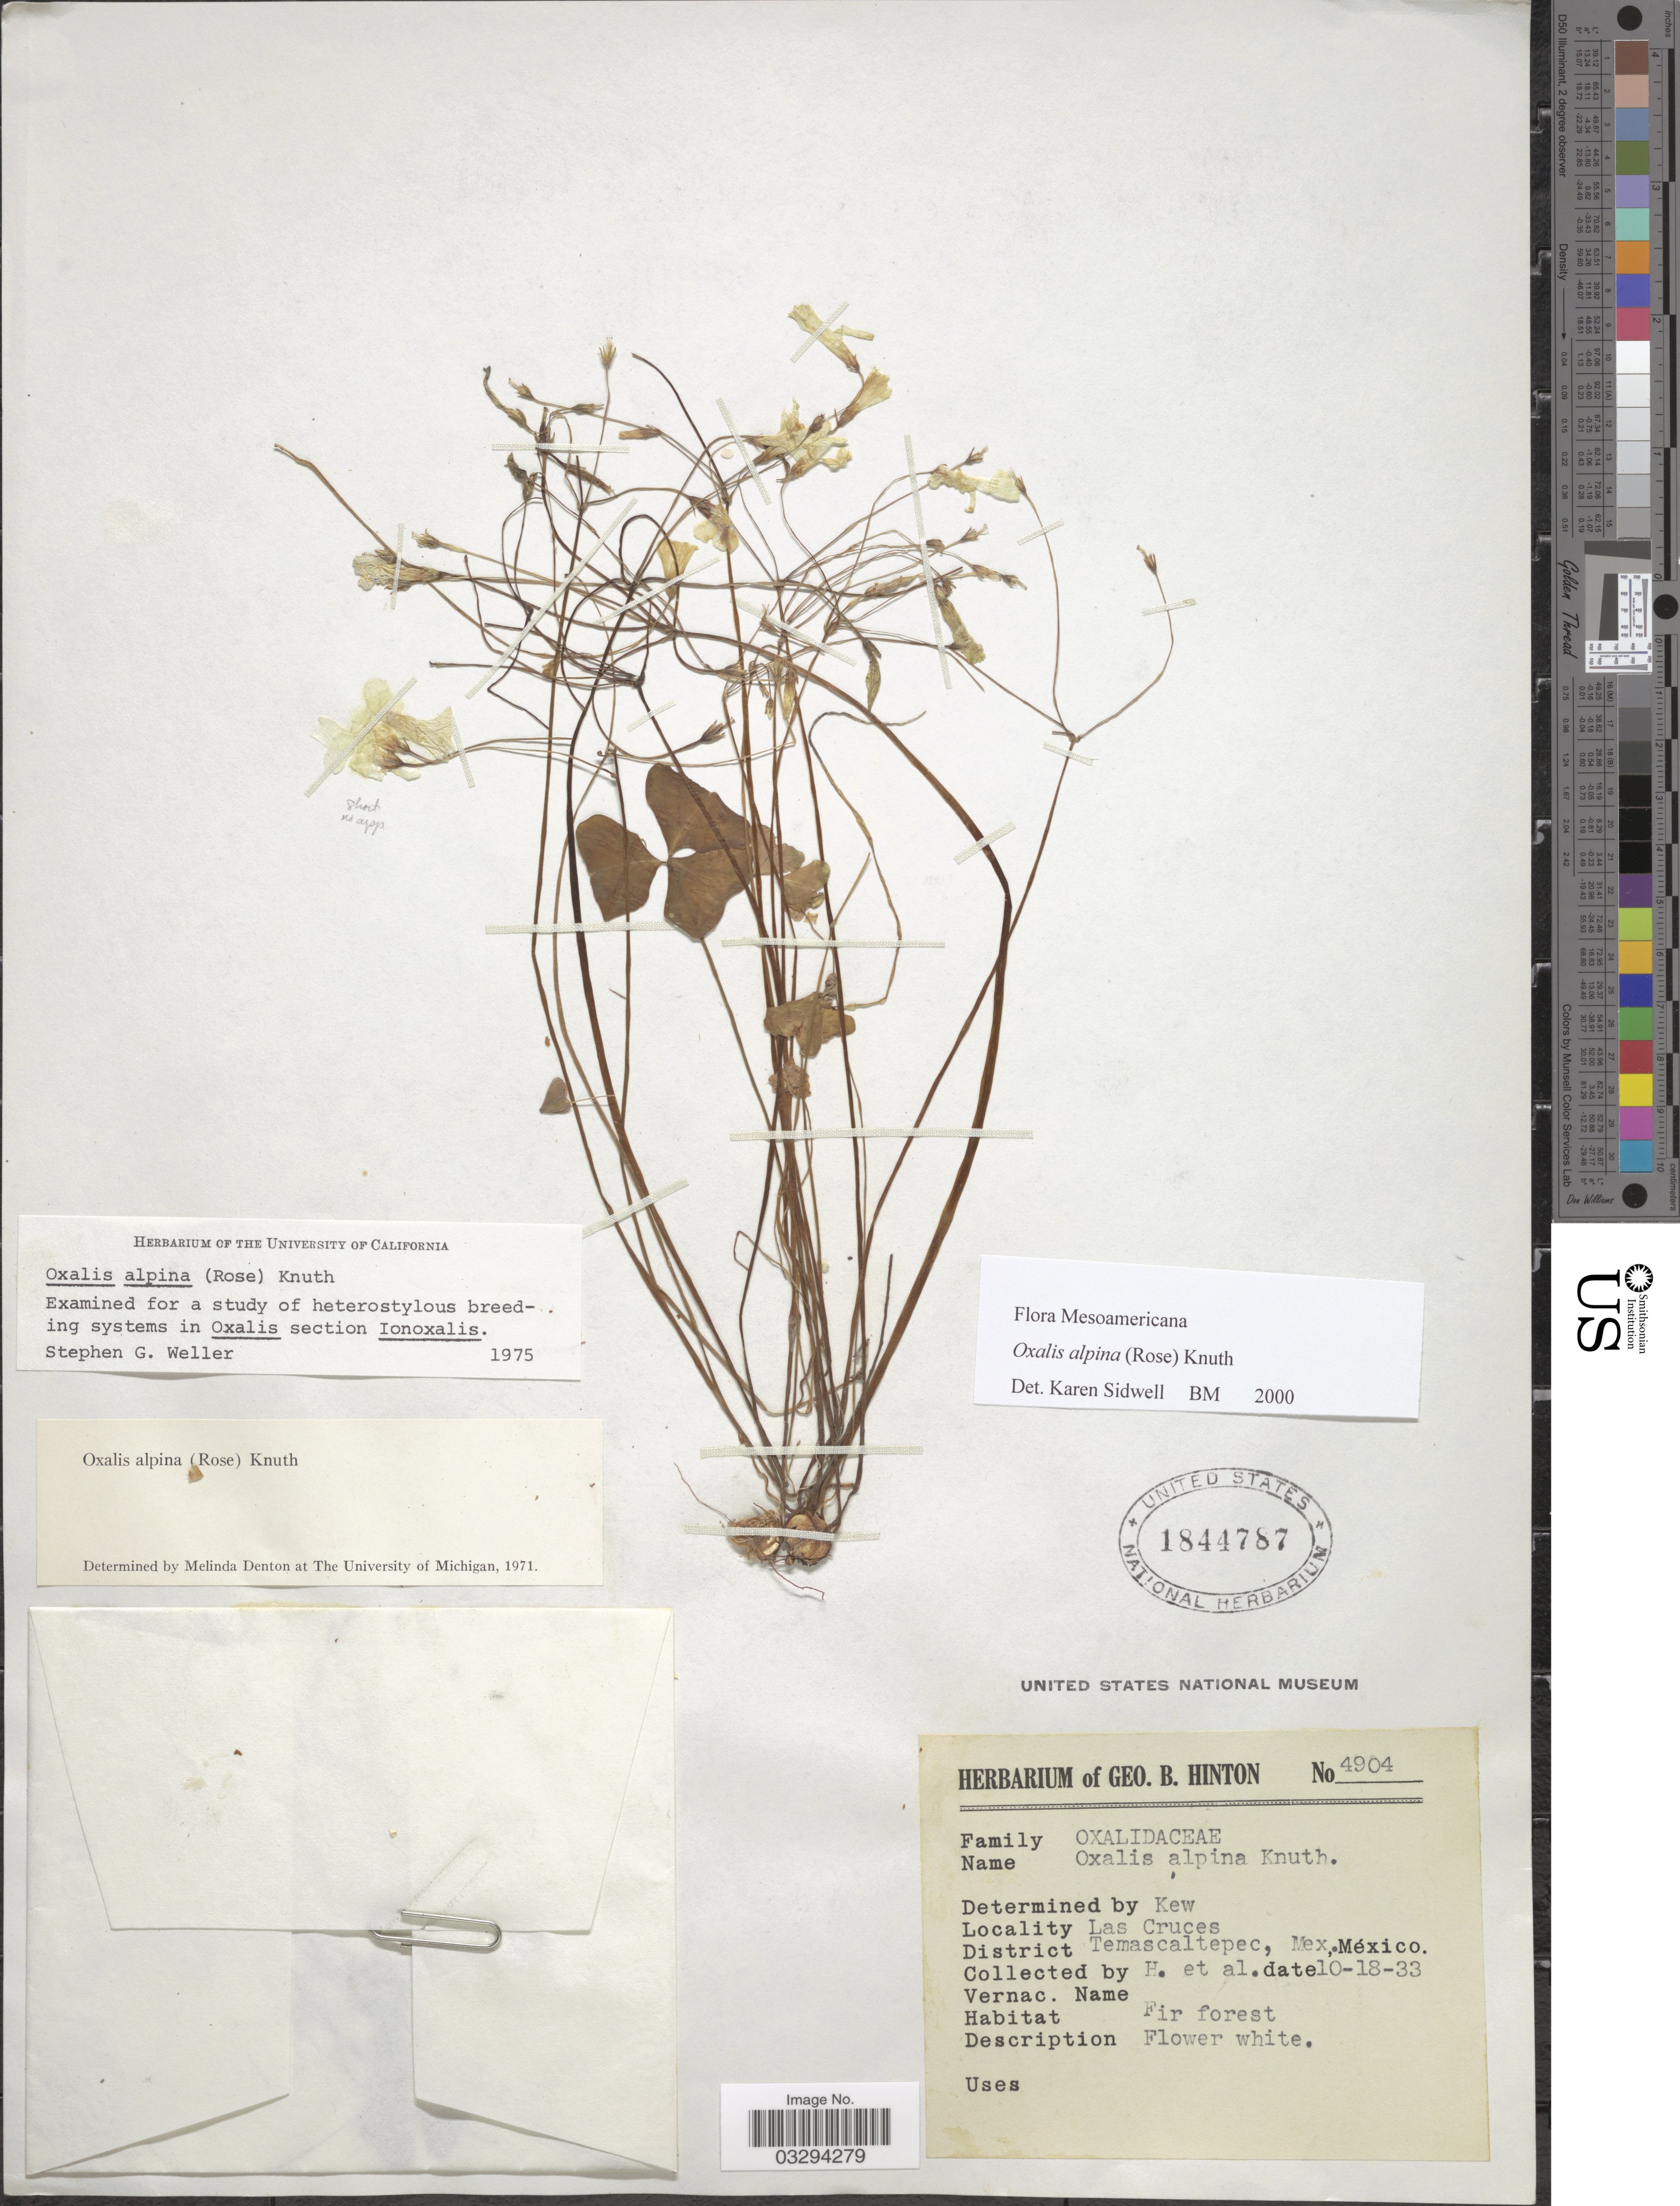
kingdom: Plantae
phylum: Tracheophyta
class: Magnoliopsida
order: Oxalidales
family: Oxalidaceae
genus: Oxalis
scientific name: Oxalis alpina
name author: (Rose) R. Knuth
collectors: G. B. Hinton & et al.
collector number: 4904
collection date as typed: Transcribed d/m/y: 18/10/33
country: Mexico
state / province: México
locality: Las Cruces. District Temascaltepec.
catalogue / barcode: US 1844787